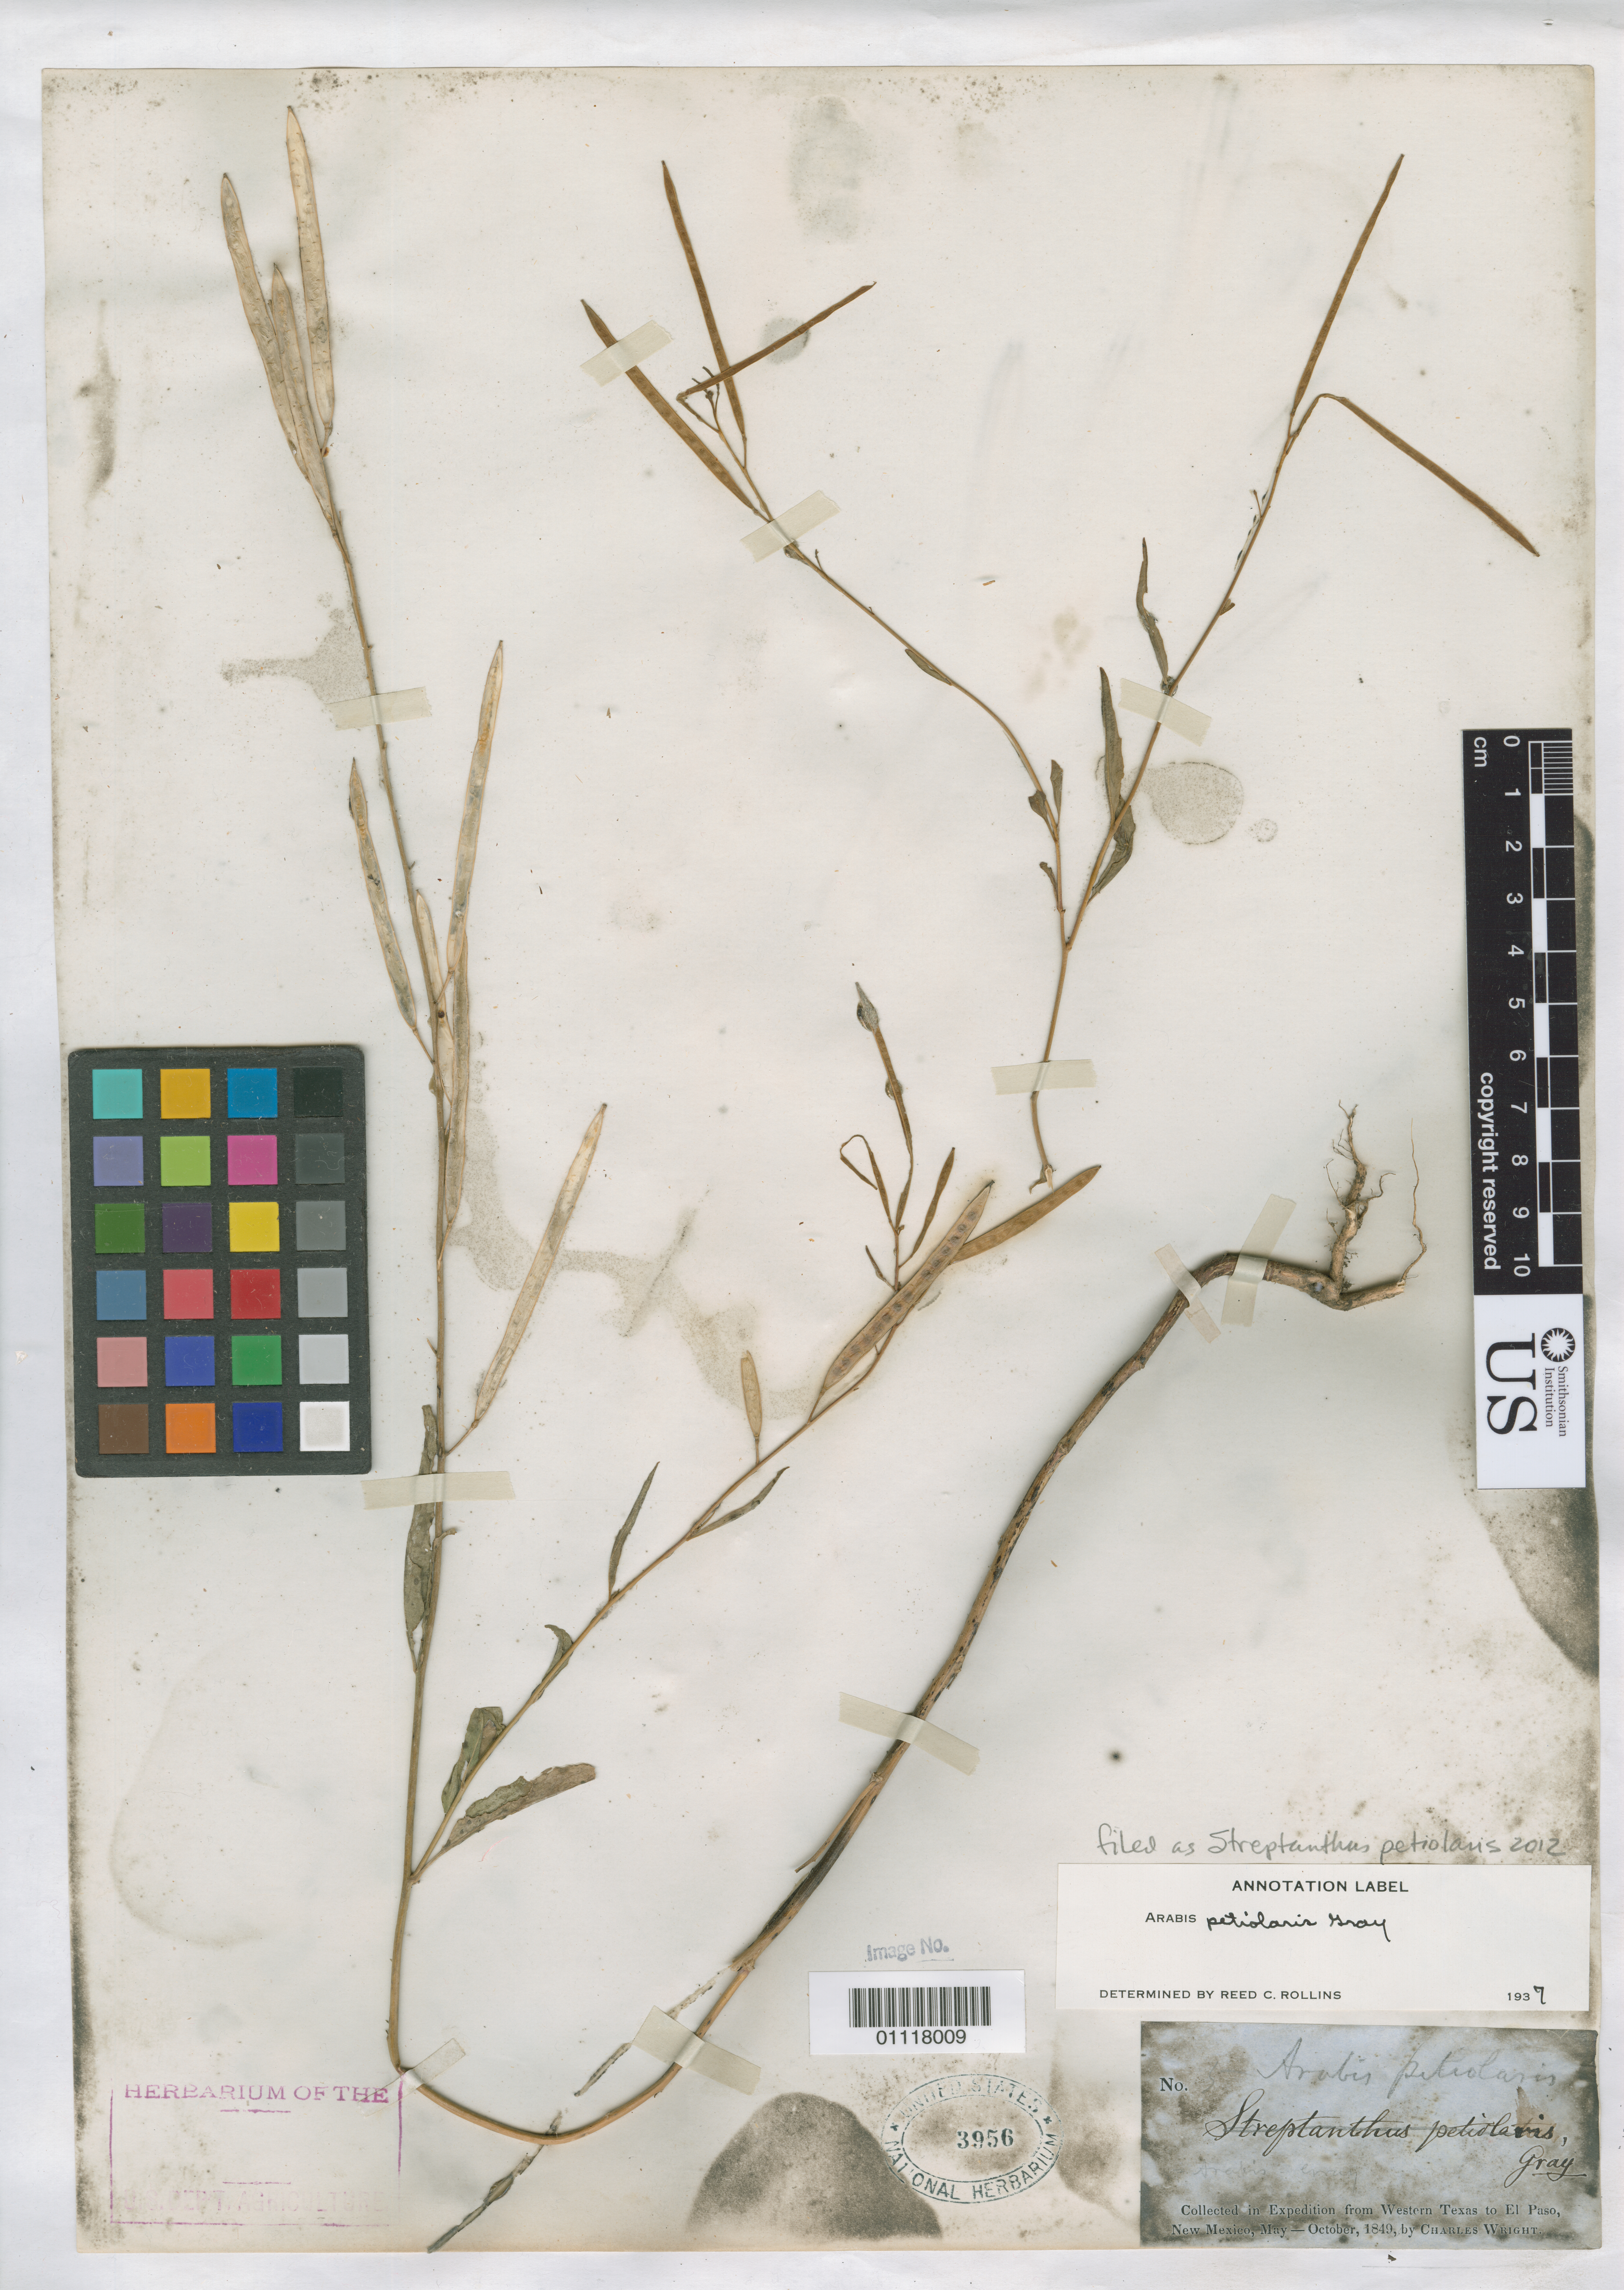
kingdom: Plantae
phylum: Tracheophyta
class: Magnoliopsida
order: Brassicales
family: Brassicaceae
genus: Streptanthus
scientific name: Streptanthus petiolaris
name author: A. Gray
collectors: C. Wright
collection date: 1849-05/1849-10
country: United States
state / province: New Mexico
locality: Western Texas to El Paso.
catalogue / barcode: US 3956